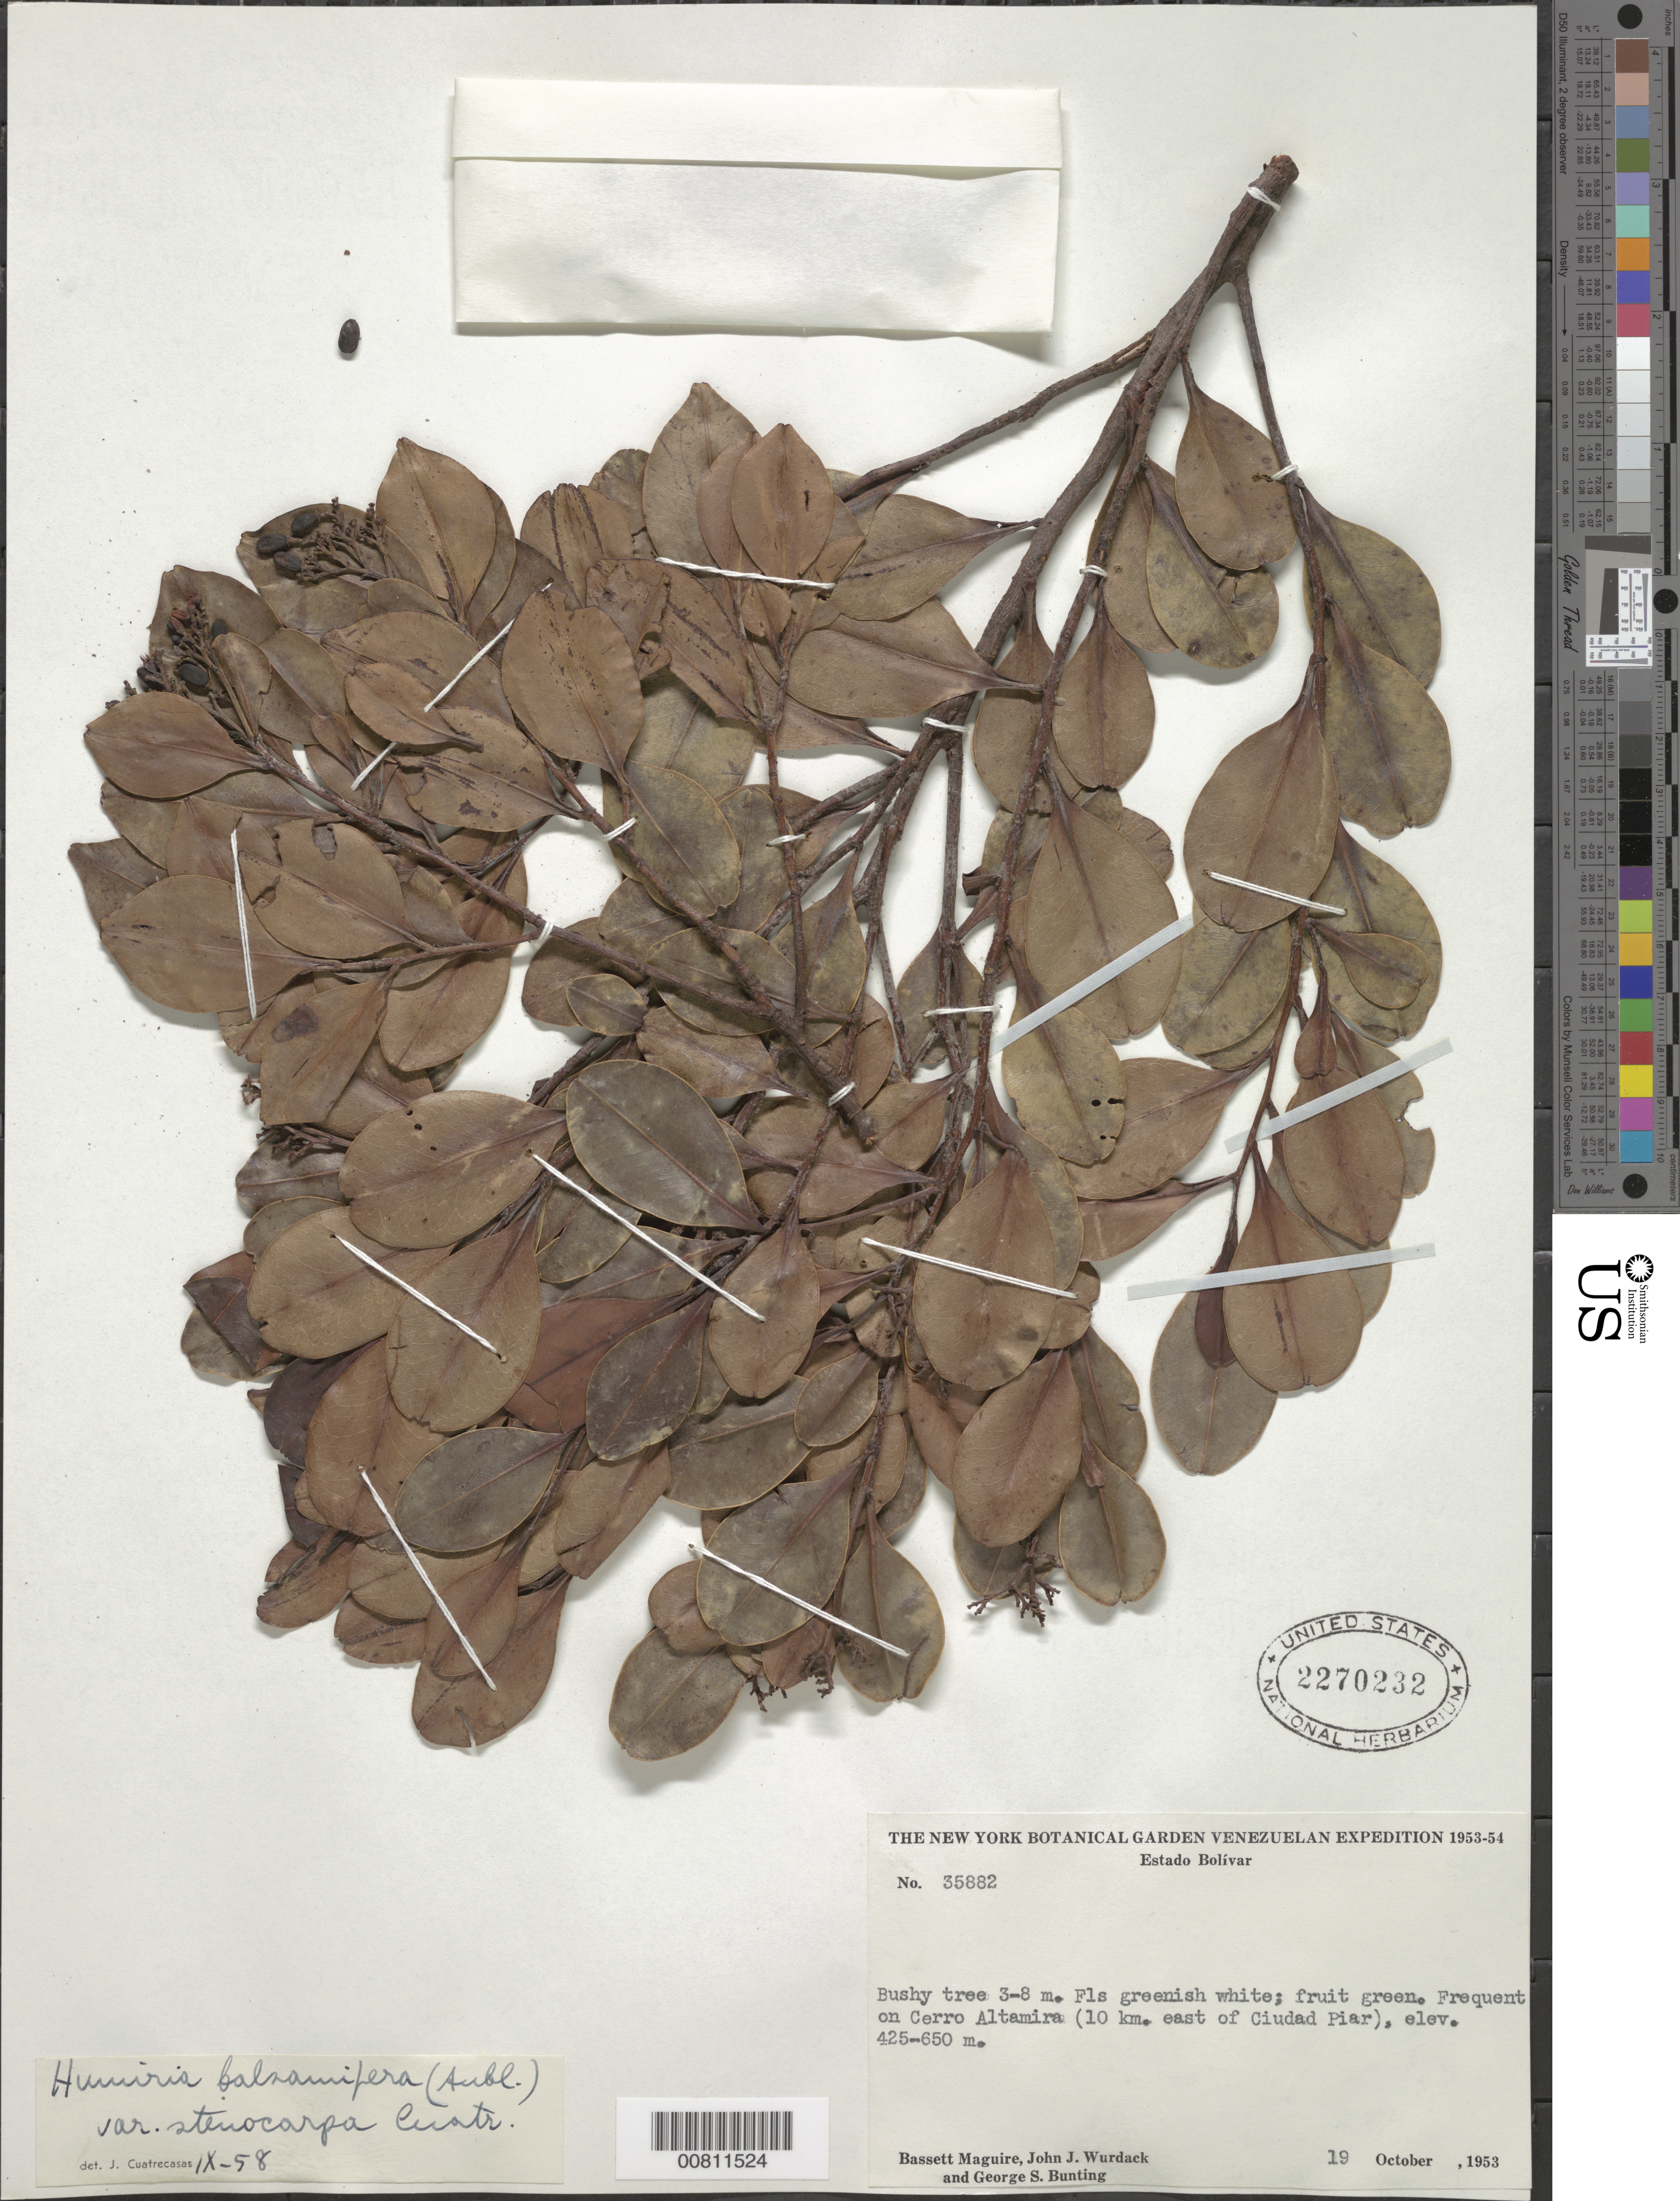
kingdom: Plantae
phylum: Tracheophyta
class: Magnoliopsida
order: Malpighiales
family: Humiriaceae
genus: Humiria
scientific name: Humiria balsamifera var. stenocarpa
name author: Cuatrec.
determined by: Cuatrecasas, J.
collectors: B. Maguire, J. J. Wurdack & G. S. Bunting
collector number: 35882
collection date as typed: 19-Oct-53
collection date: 1953-10-19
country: Venezuela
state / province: Bolívar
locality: Cerro Altamira, 10 km E of Ciudad Piar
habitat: Cerro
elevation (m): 425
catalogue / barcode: US 2270232